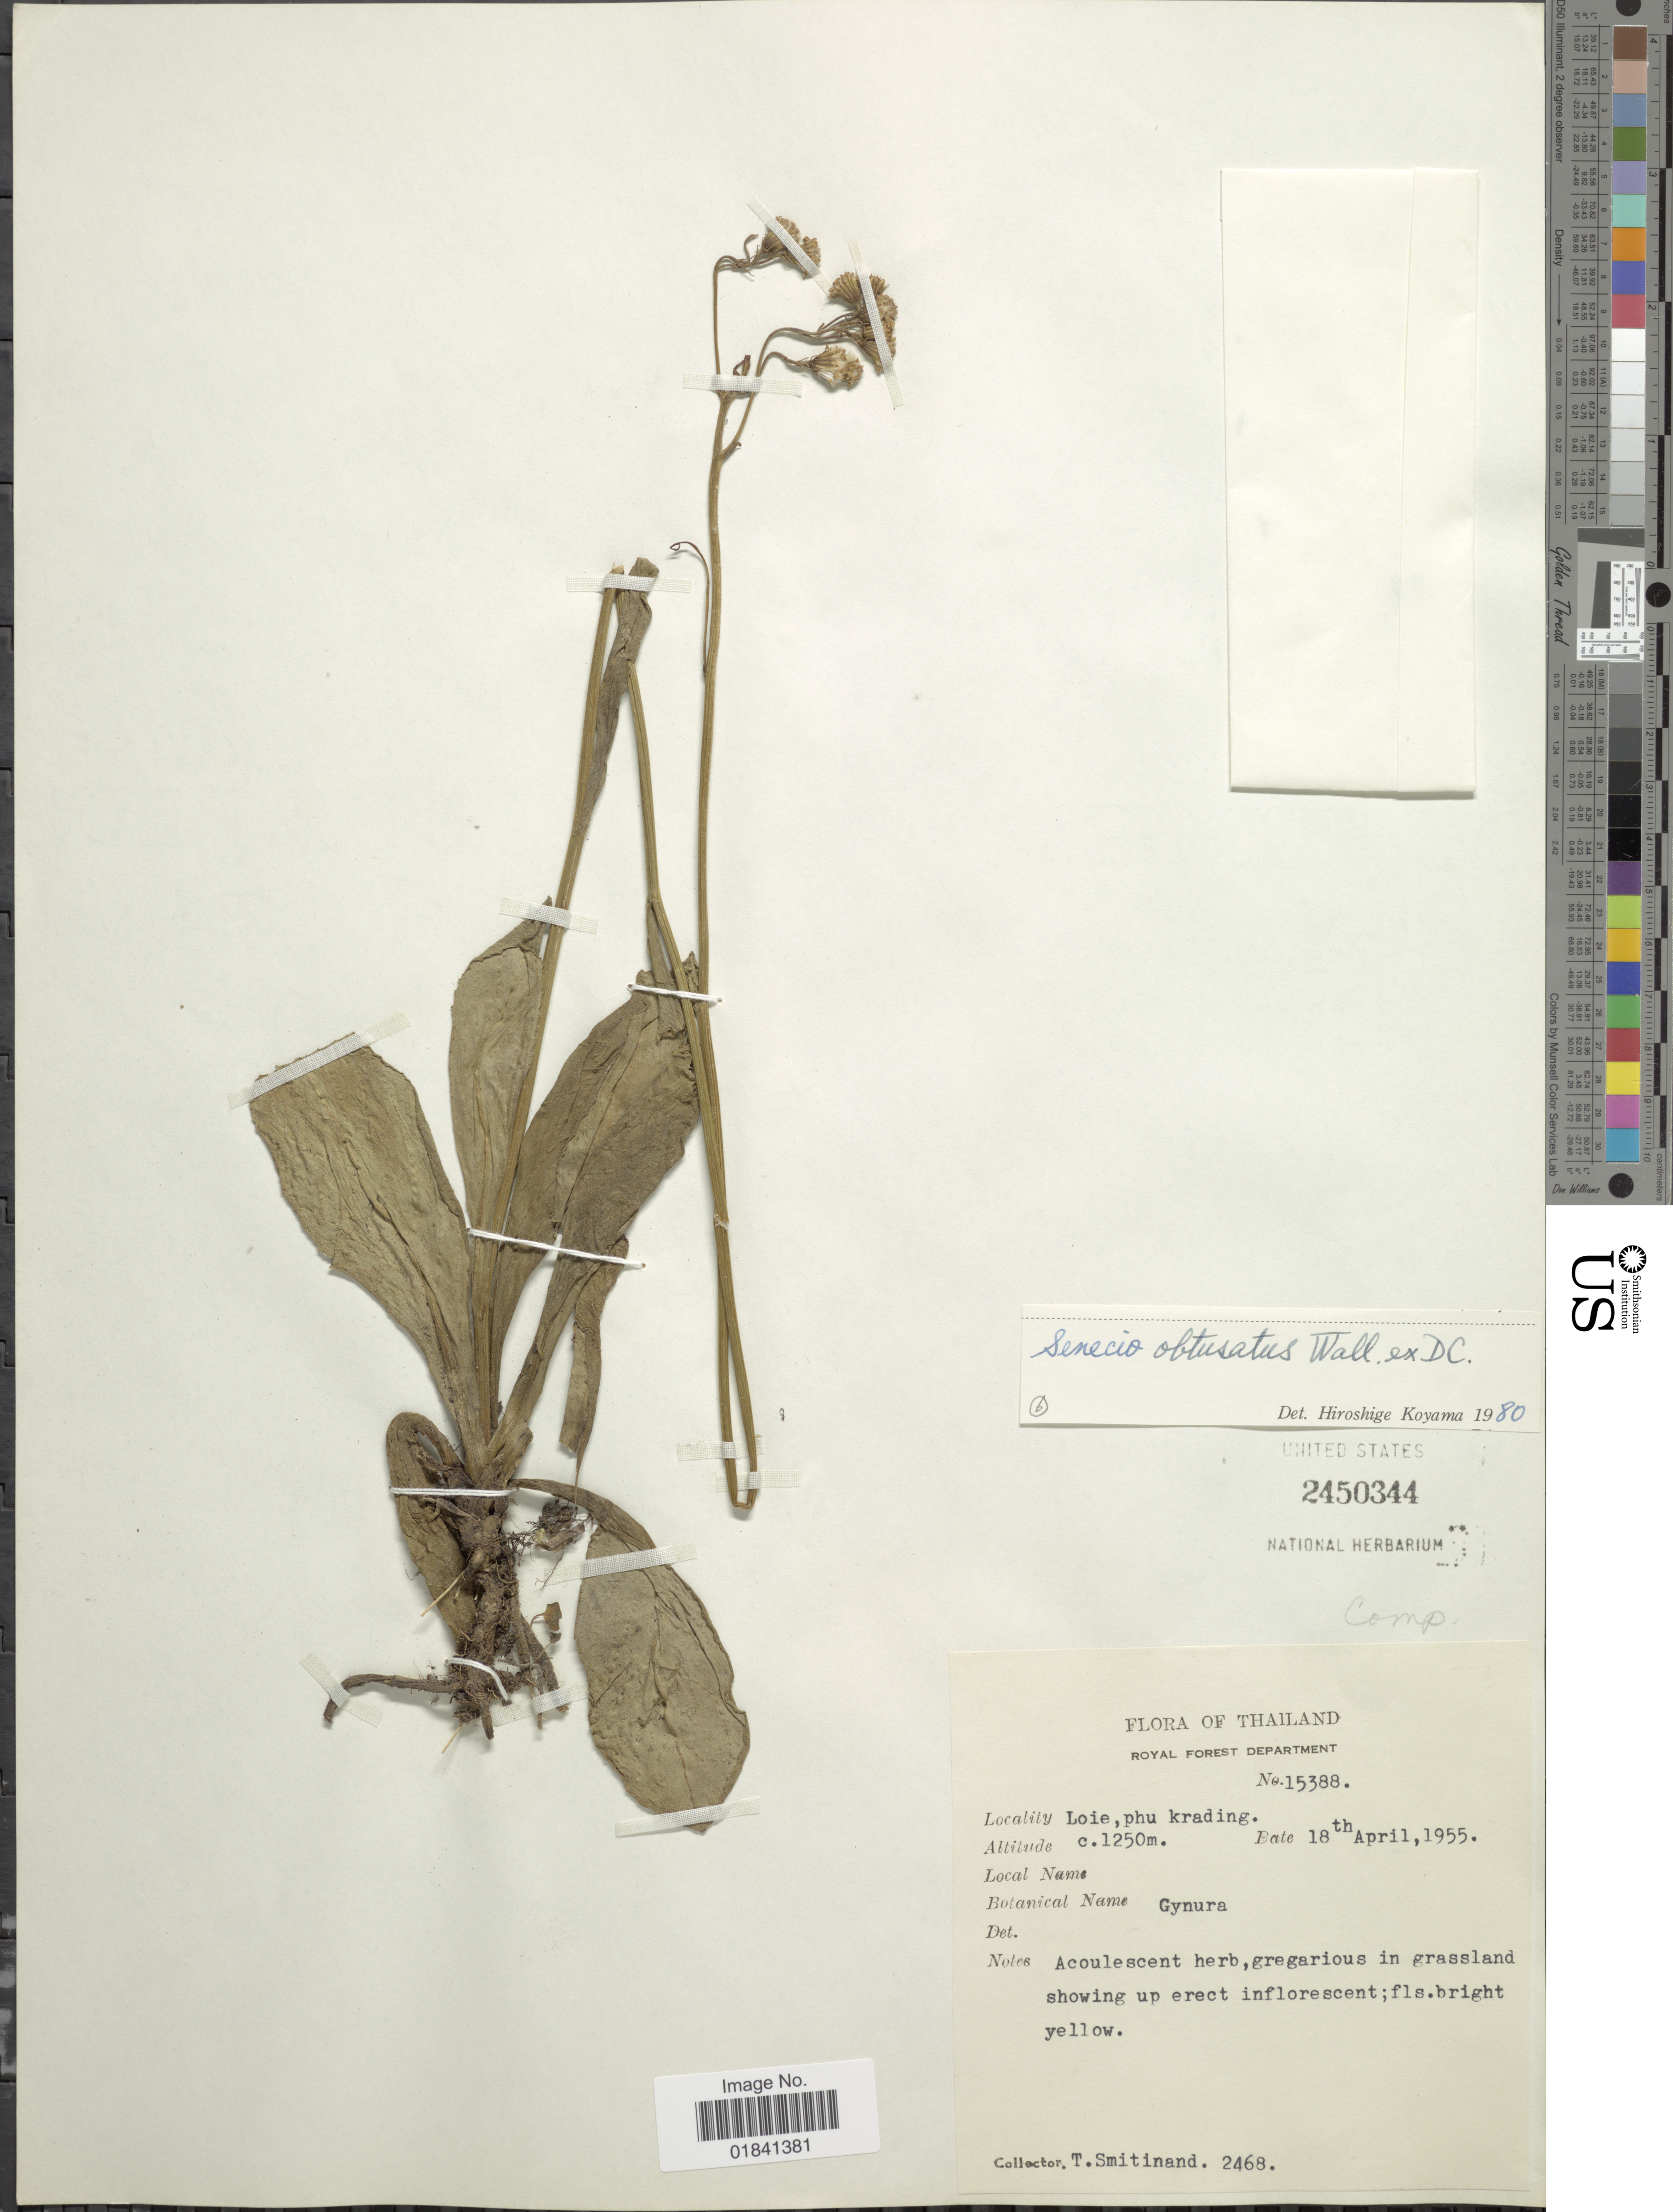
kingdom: Plantae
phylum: Tracheophyta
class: Magnoliopsida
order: Asterales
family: Asteraceae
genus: Senecio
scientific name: Senecio obtusatus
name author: Banks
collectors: T. Smitinand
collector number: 2468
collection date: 1955-04-18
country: Thailand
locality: Royal Forrest Department, Loie, phu krading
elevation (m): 1250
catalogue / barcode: US 2450344